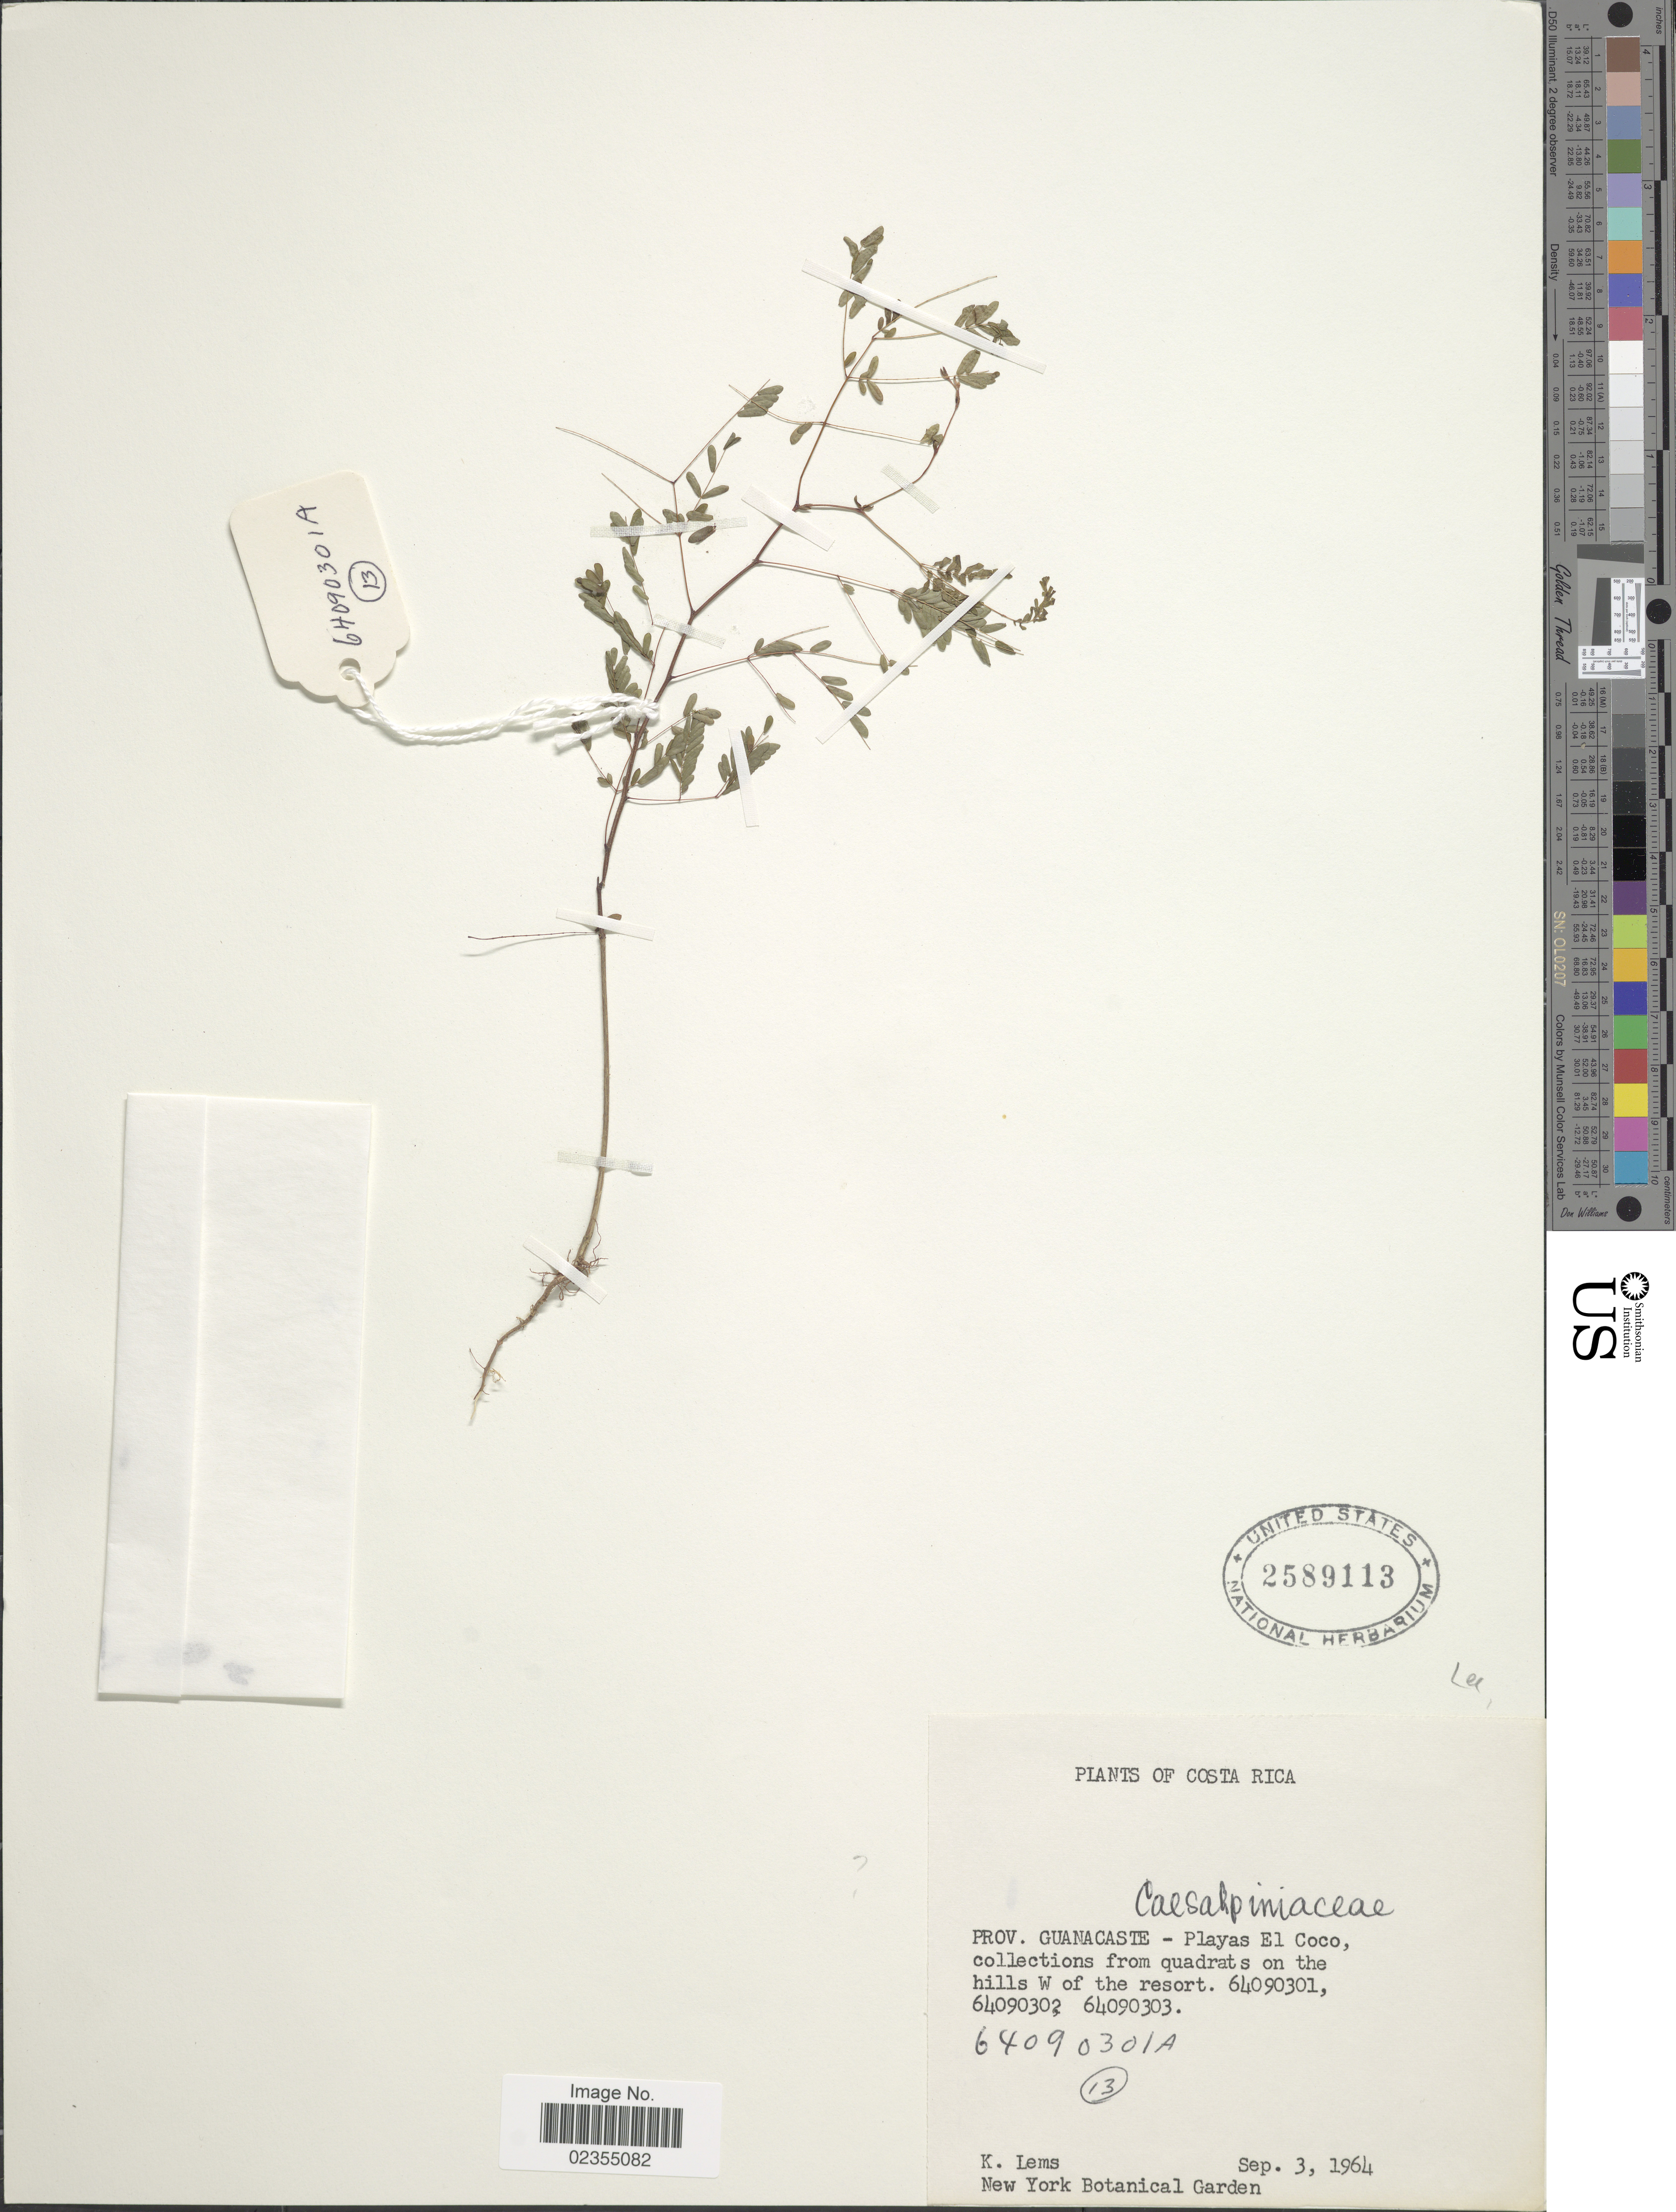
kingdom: Plantae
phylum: Tracheophyta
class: Magnoliopsida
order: Fabales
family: Fabaceae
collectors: K. Lems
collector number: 13?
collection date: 1964-09-03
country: Costa Rica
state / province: Guanacaste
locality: Playas El Coco, from quadrats on the hills W of the resort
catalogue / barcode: US 2589113